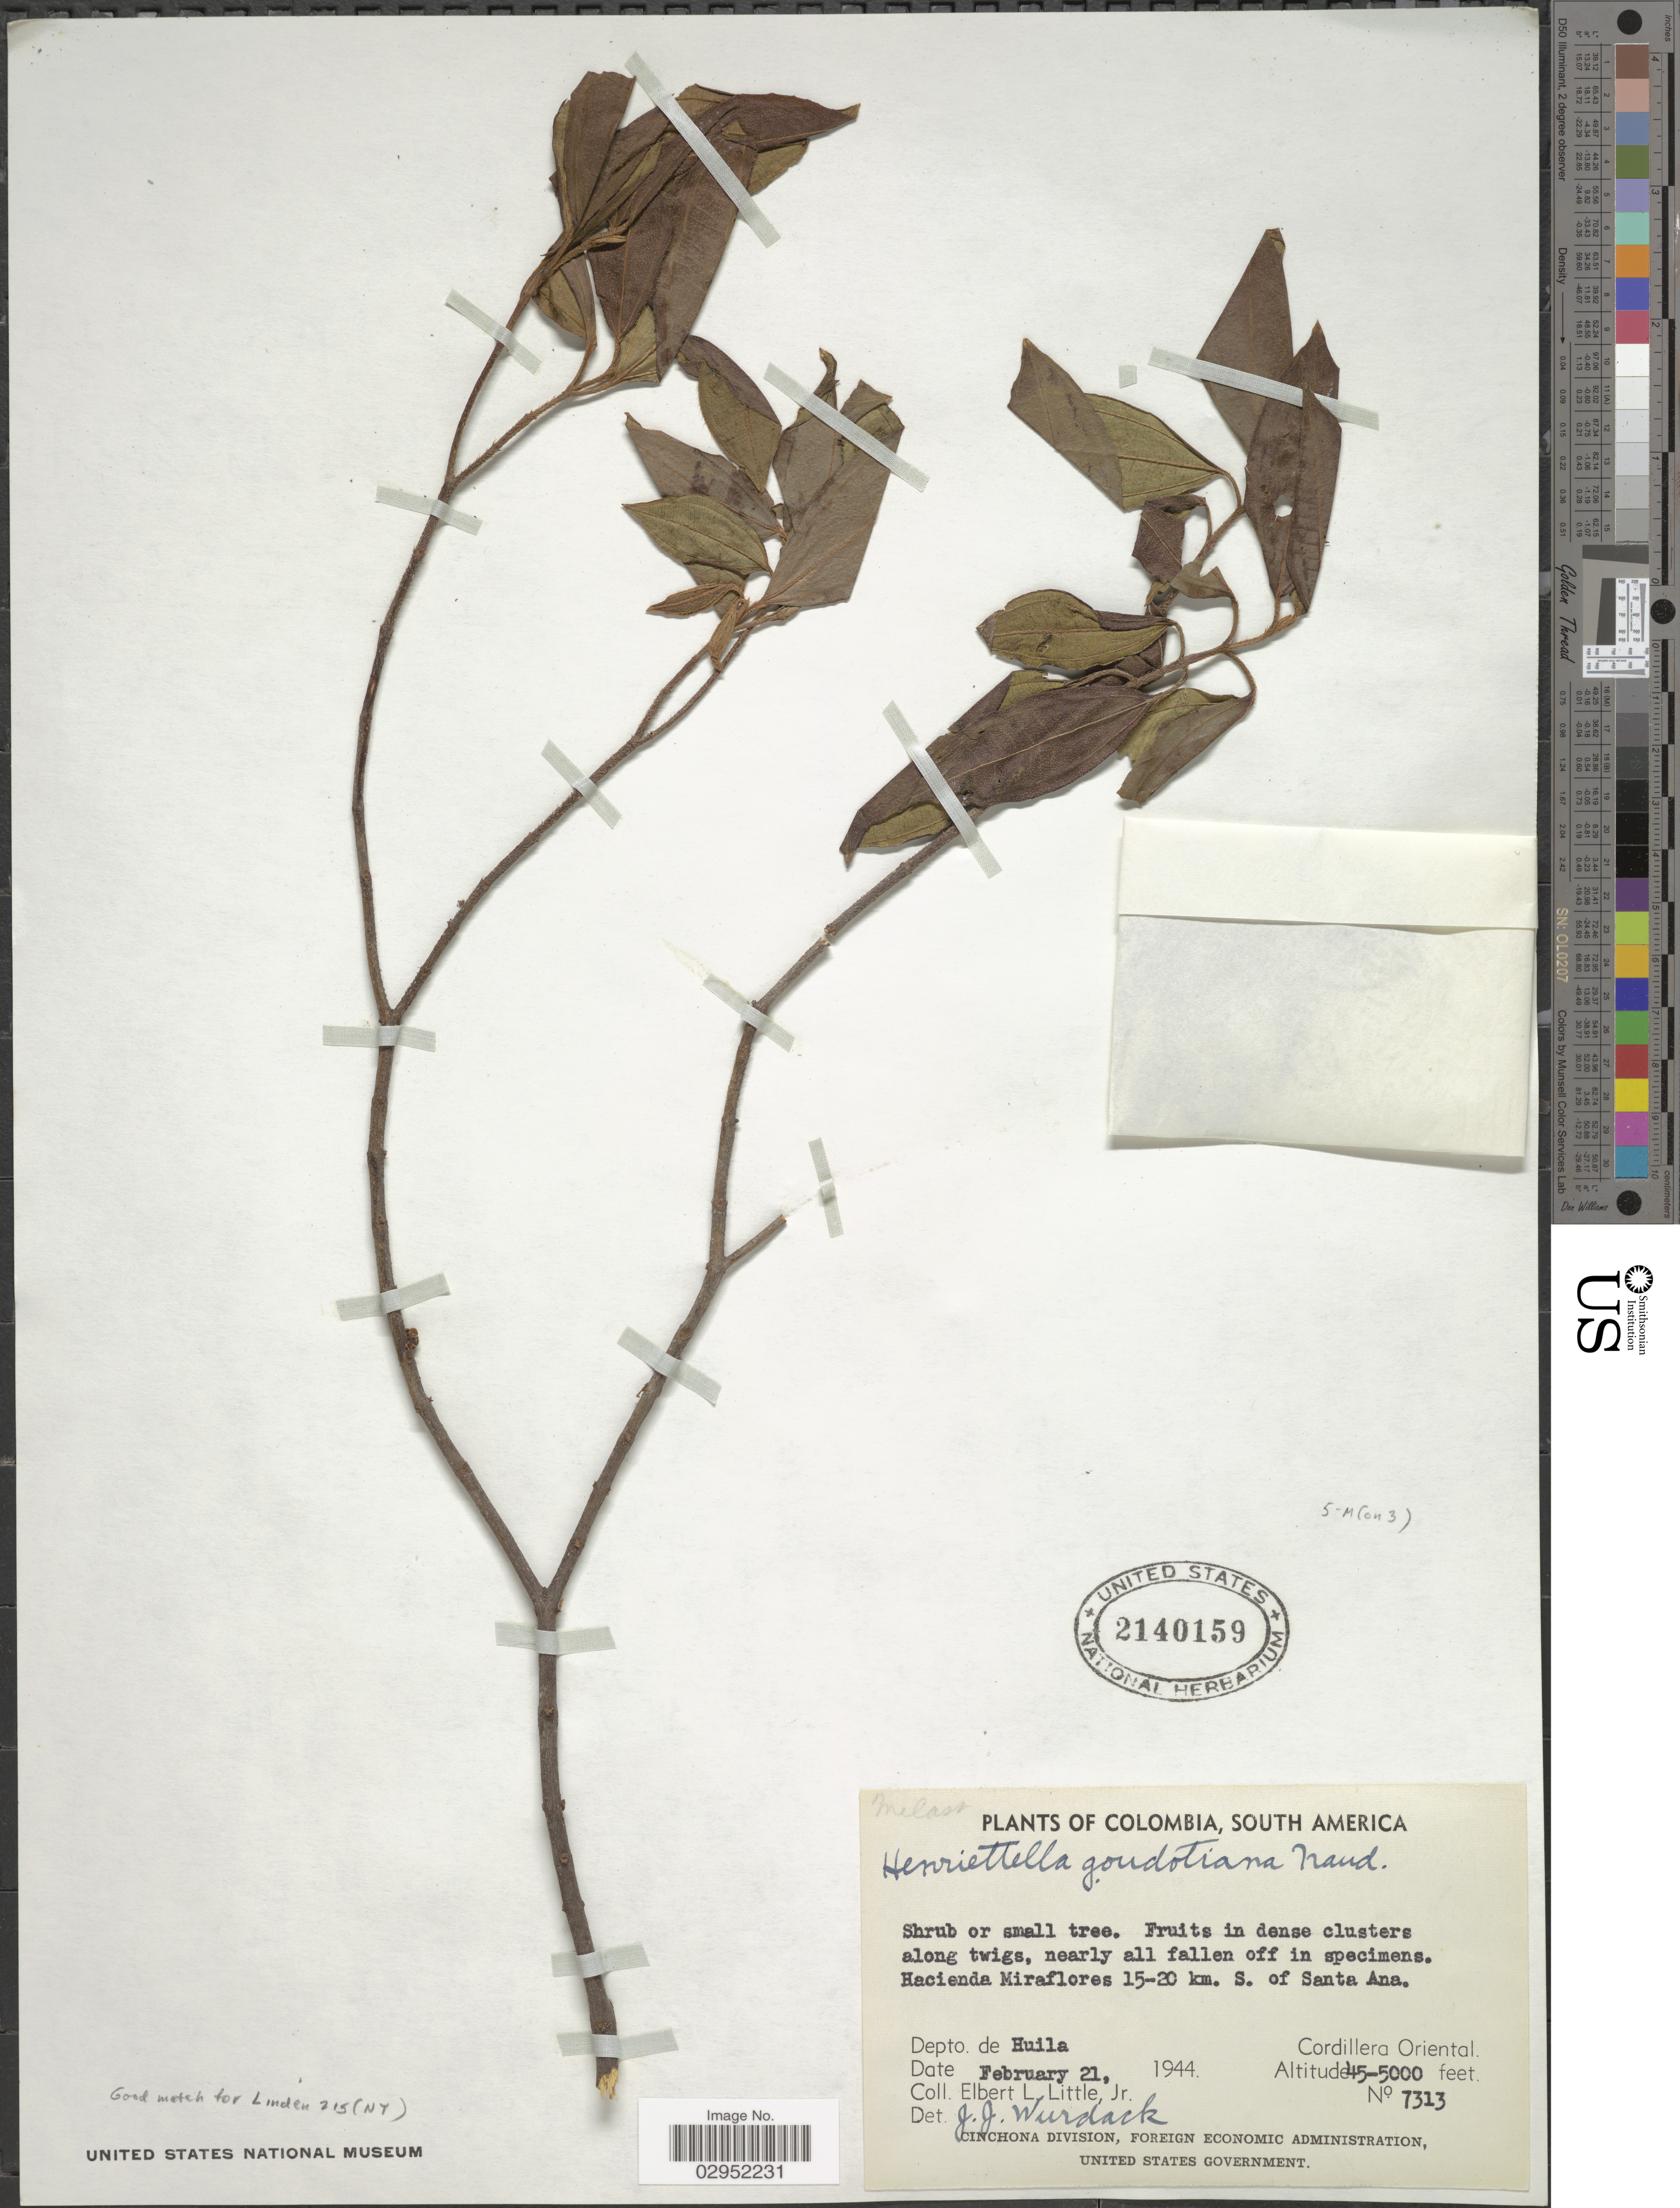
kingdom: Plantae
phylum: Tracheophyta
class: Magnoliopsida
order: Myrtales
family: Melastomataceae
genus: Henriettea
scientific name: Henriettea goudotiana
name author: (Naudin) Penneys et al.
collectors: E. L. Little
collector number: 7313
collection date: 1944-02-21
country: Colombia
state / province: Huila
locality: Hacienda Miraflores 15-20 km. S. of Santa Ana. Depto. de Huila. Cordillera Oriental.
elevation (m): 1372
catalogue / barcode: US 2140159